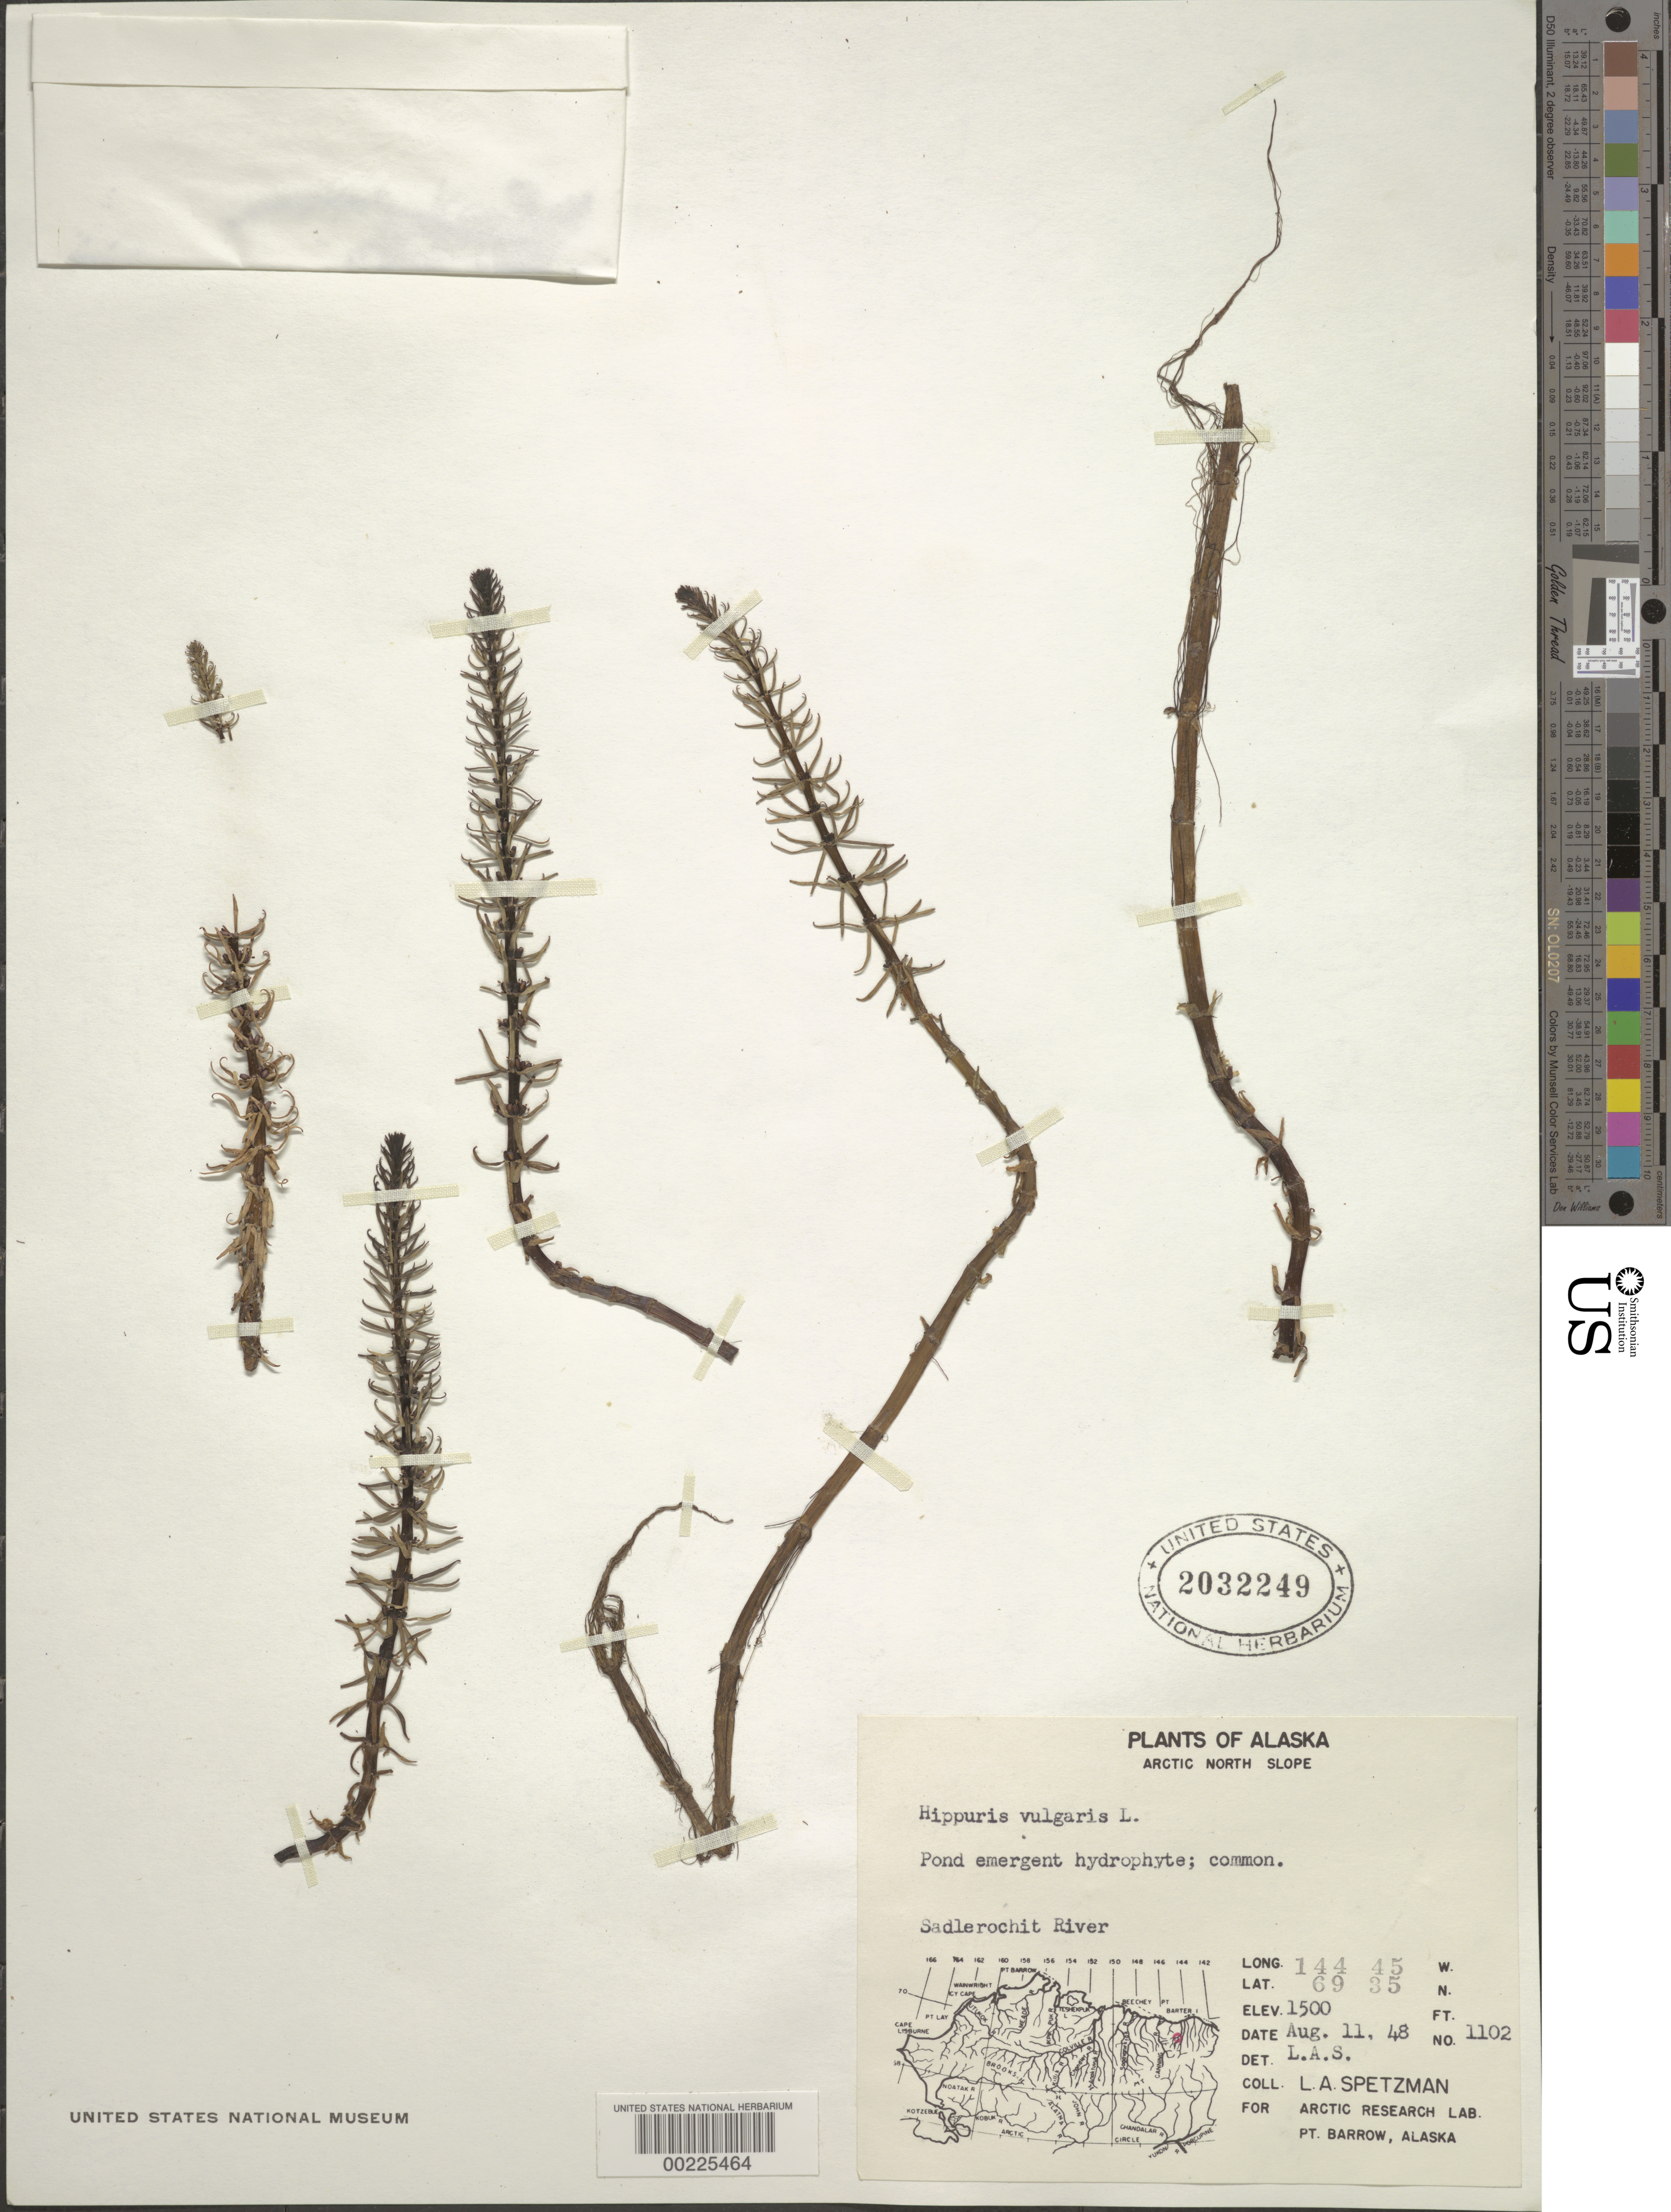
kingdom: Plantae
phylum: Tracheophyta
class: Magnoliopsida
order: Lamiales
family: Plantaginaceae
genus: Hippuris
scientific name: Hippuris vulgaris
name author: L.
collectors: L. Spetzman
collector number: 1102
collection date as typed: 11 Aug 1948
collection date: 1948-08-11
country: United States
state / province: Alaska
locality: Sadlerochit river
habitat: Pond emergent hydrophyte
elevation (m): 457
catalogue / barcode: US 2032249